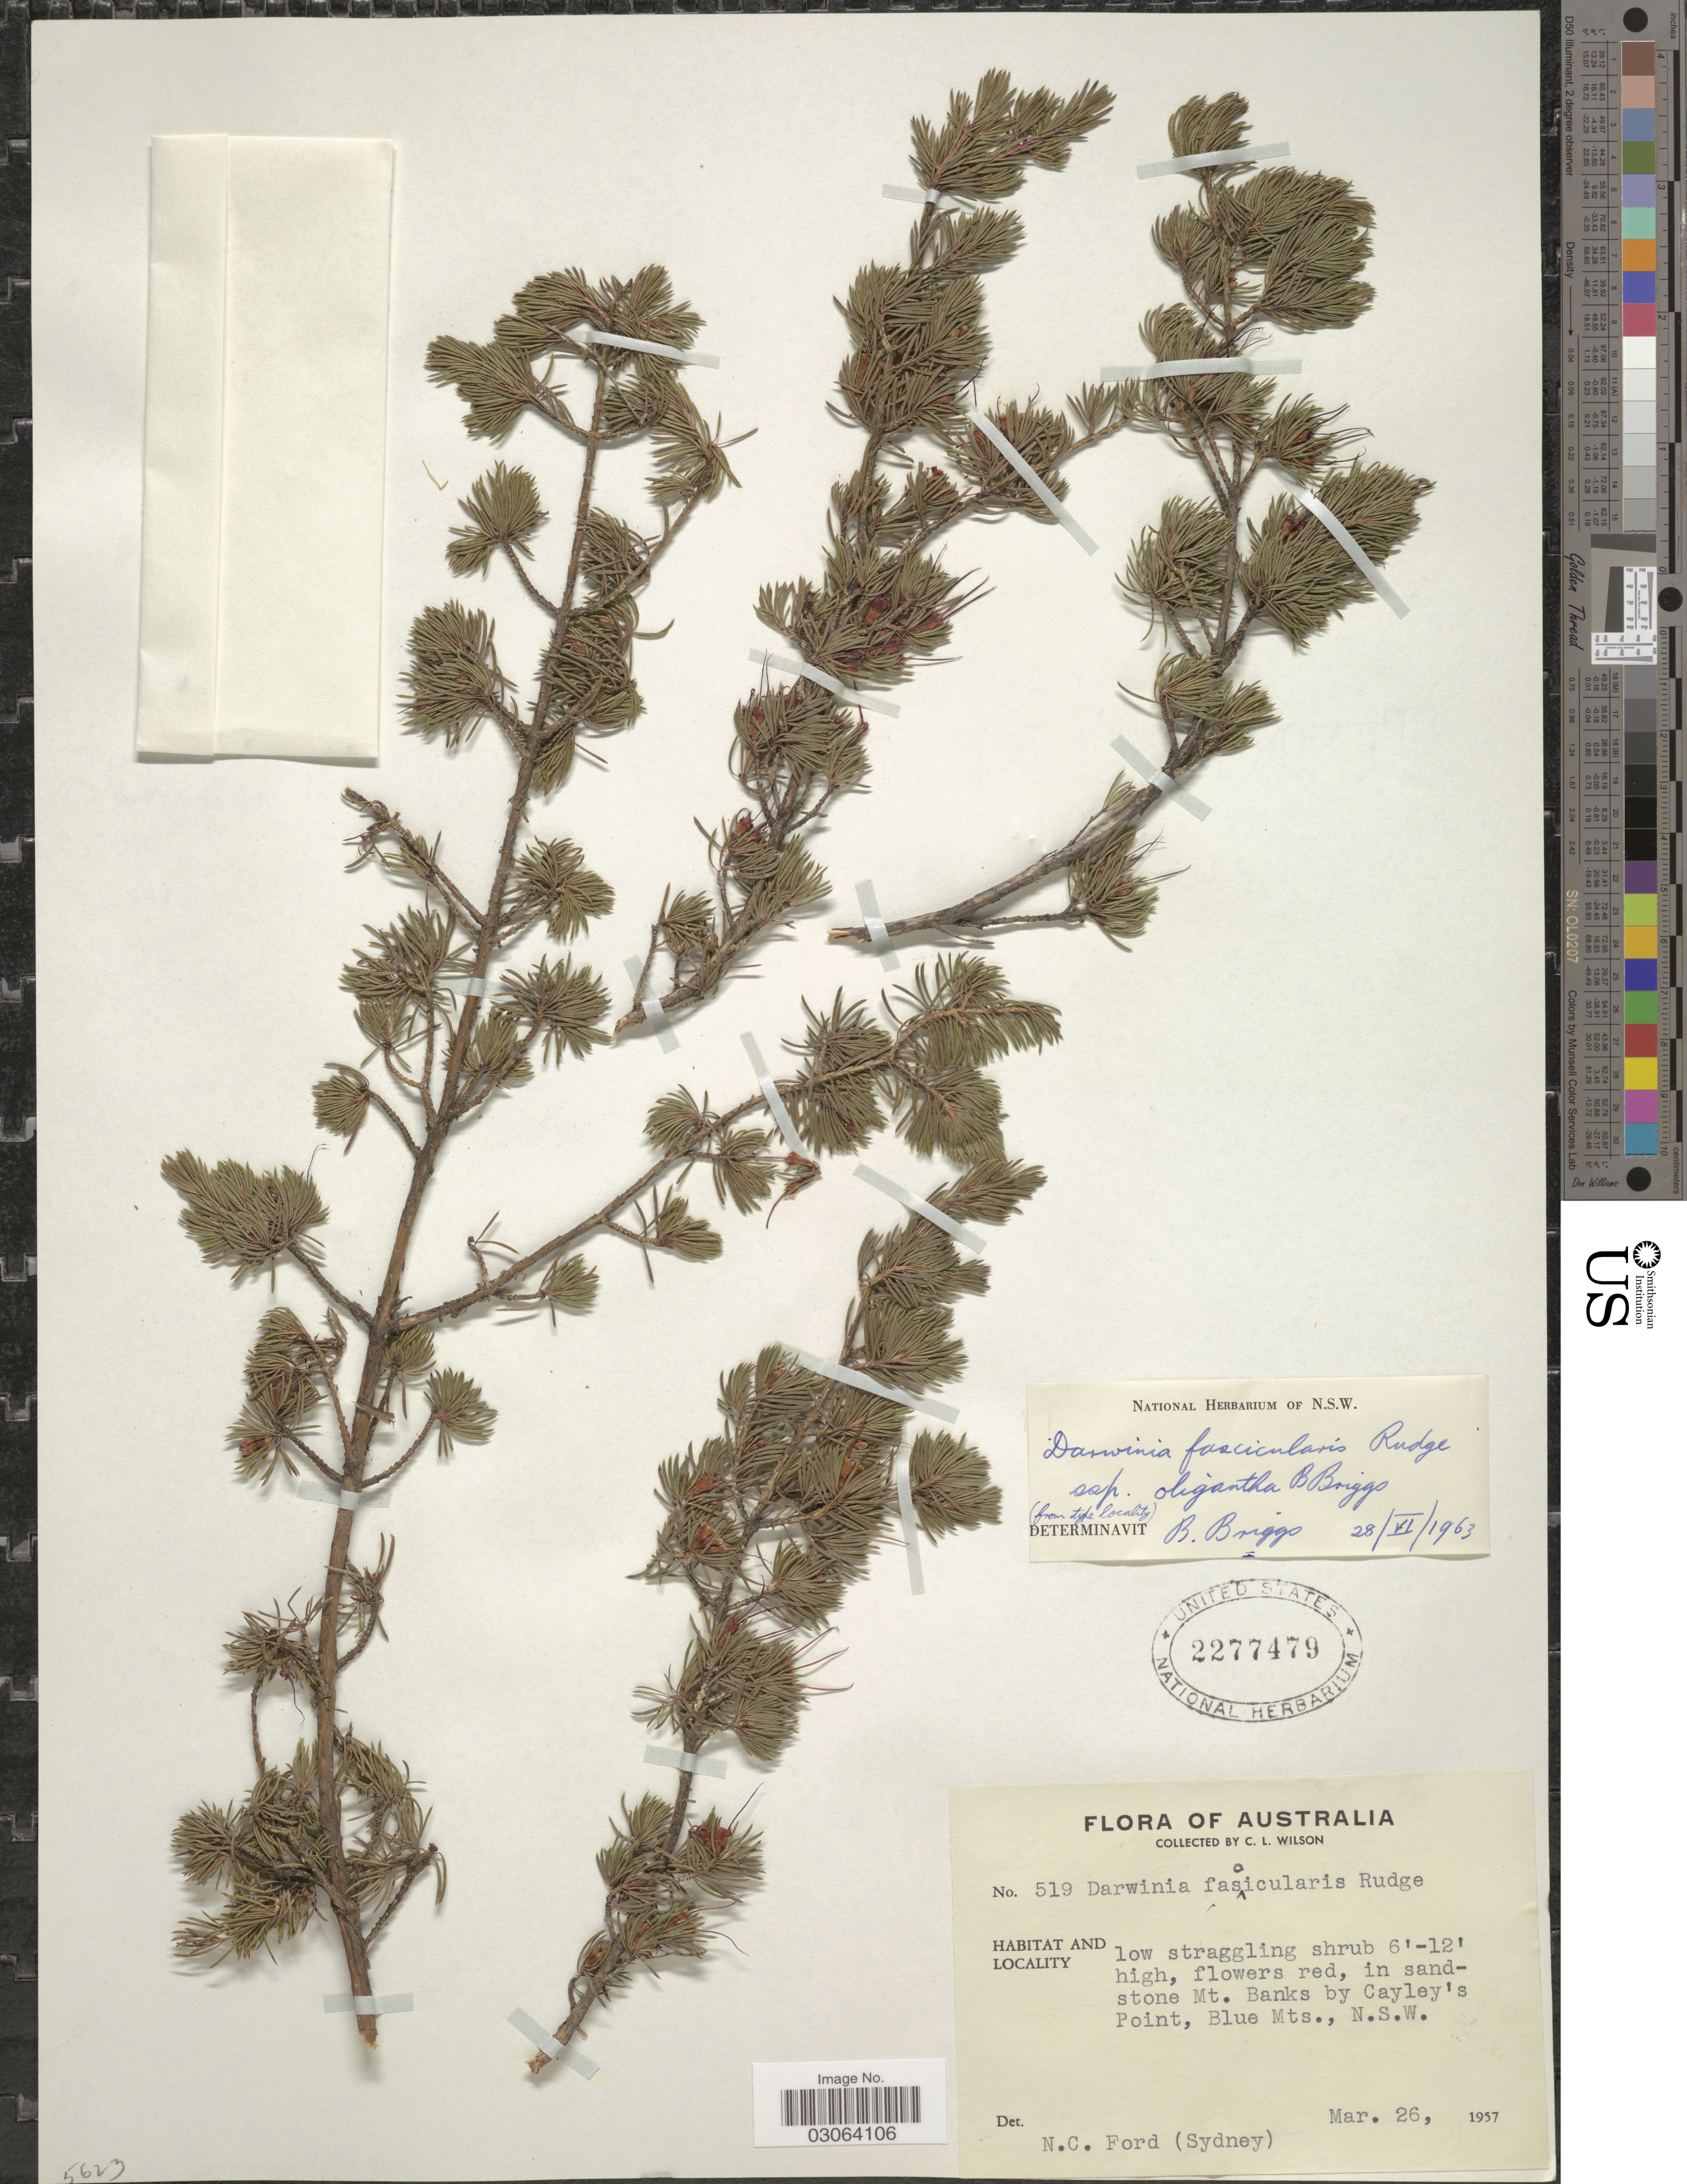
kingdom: Plantae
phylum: Tracheophyta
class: Magnoliopsida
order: Myrtales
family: Myrtaceae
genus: Darwinia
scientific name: Darwinia fascicularis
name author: Rudge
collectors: C. L. Wilson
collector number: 519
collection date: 1957-03-26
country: Australia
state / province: New South Wales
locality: In sandstone Mt. Banks by Cayley's Point, Blue Mts.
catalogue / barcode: US 2277479